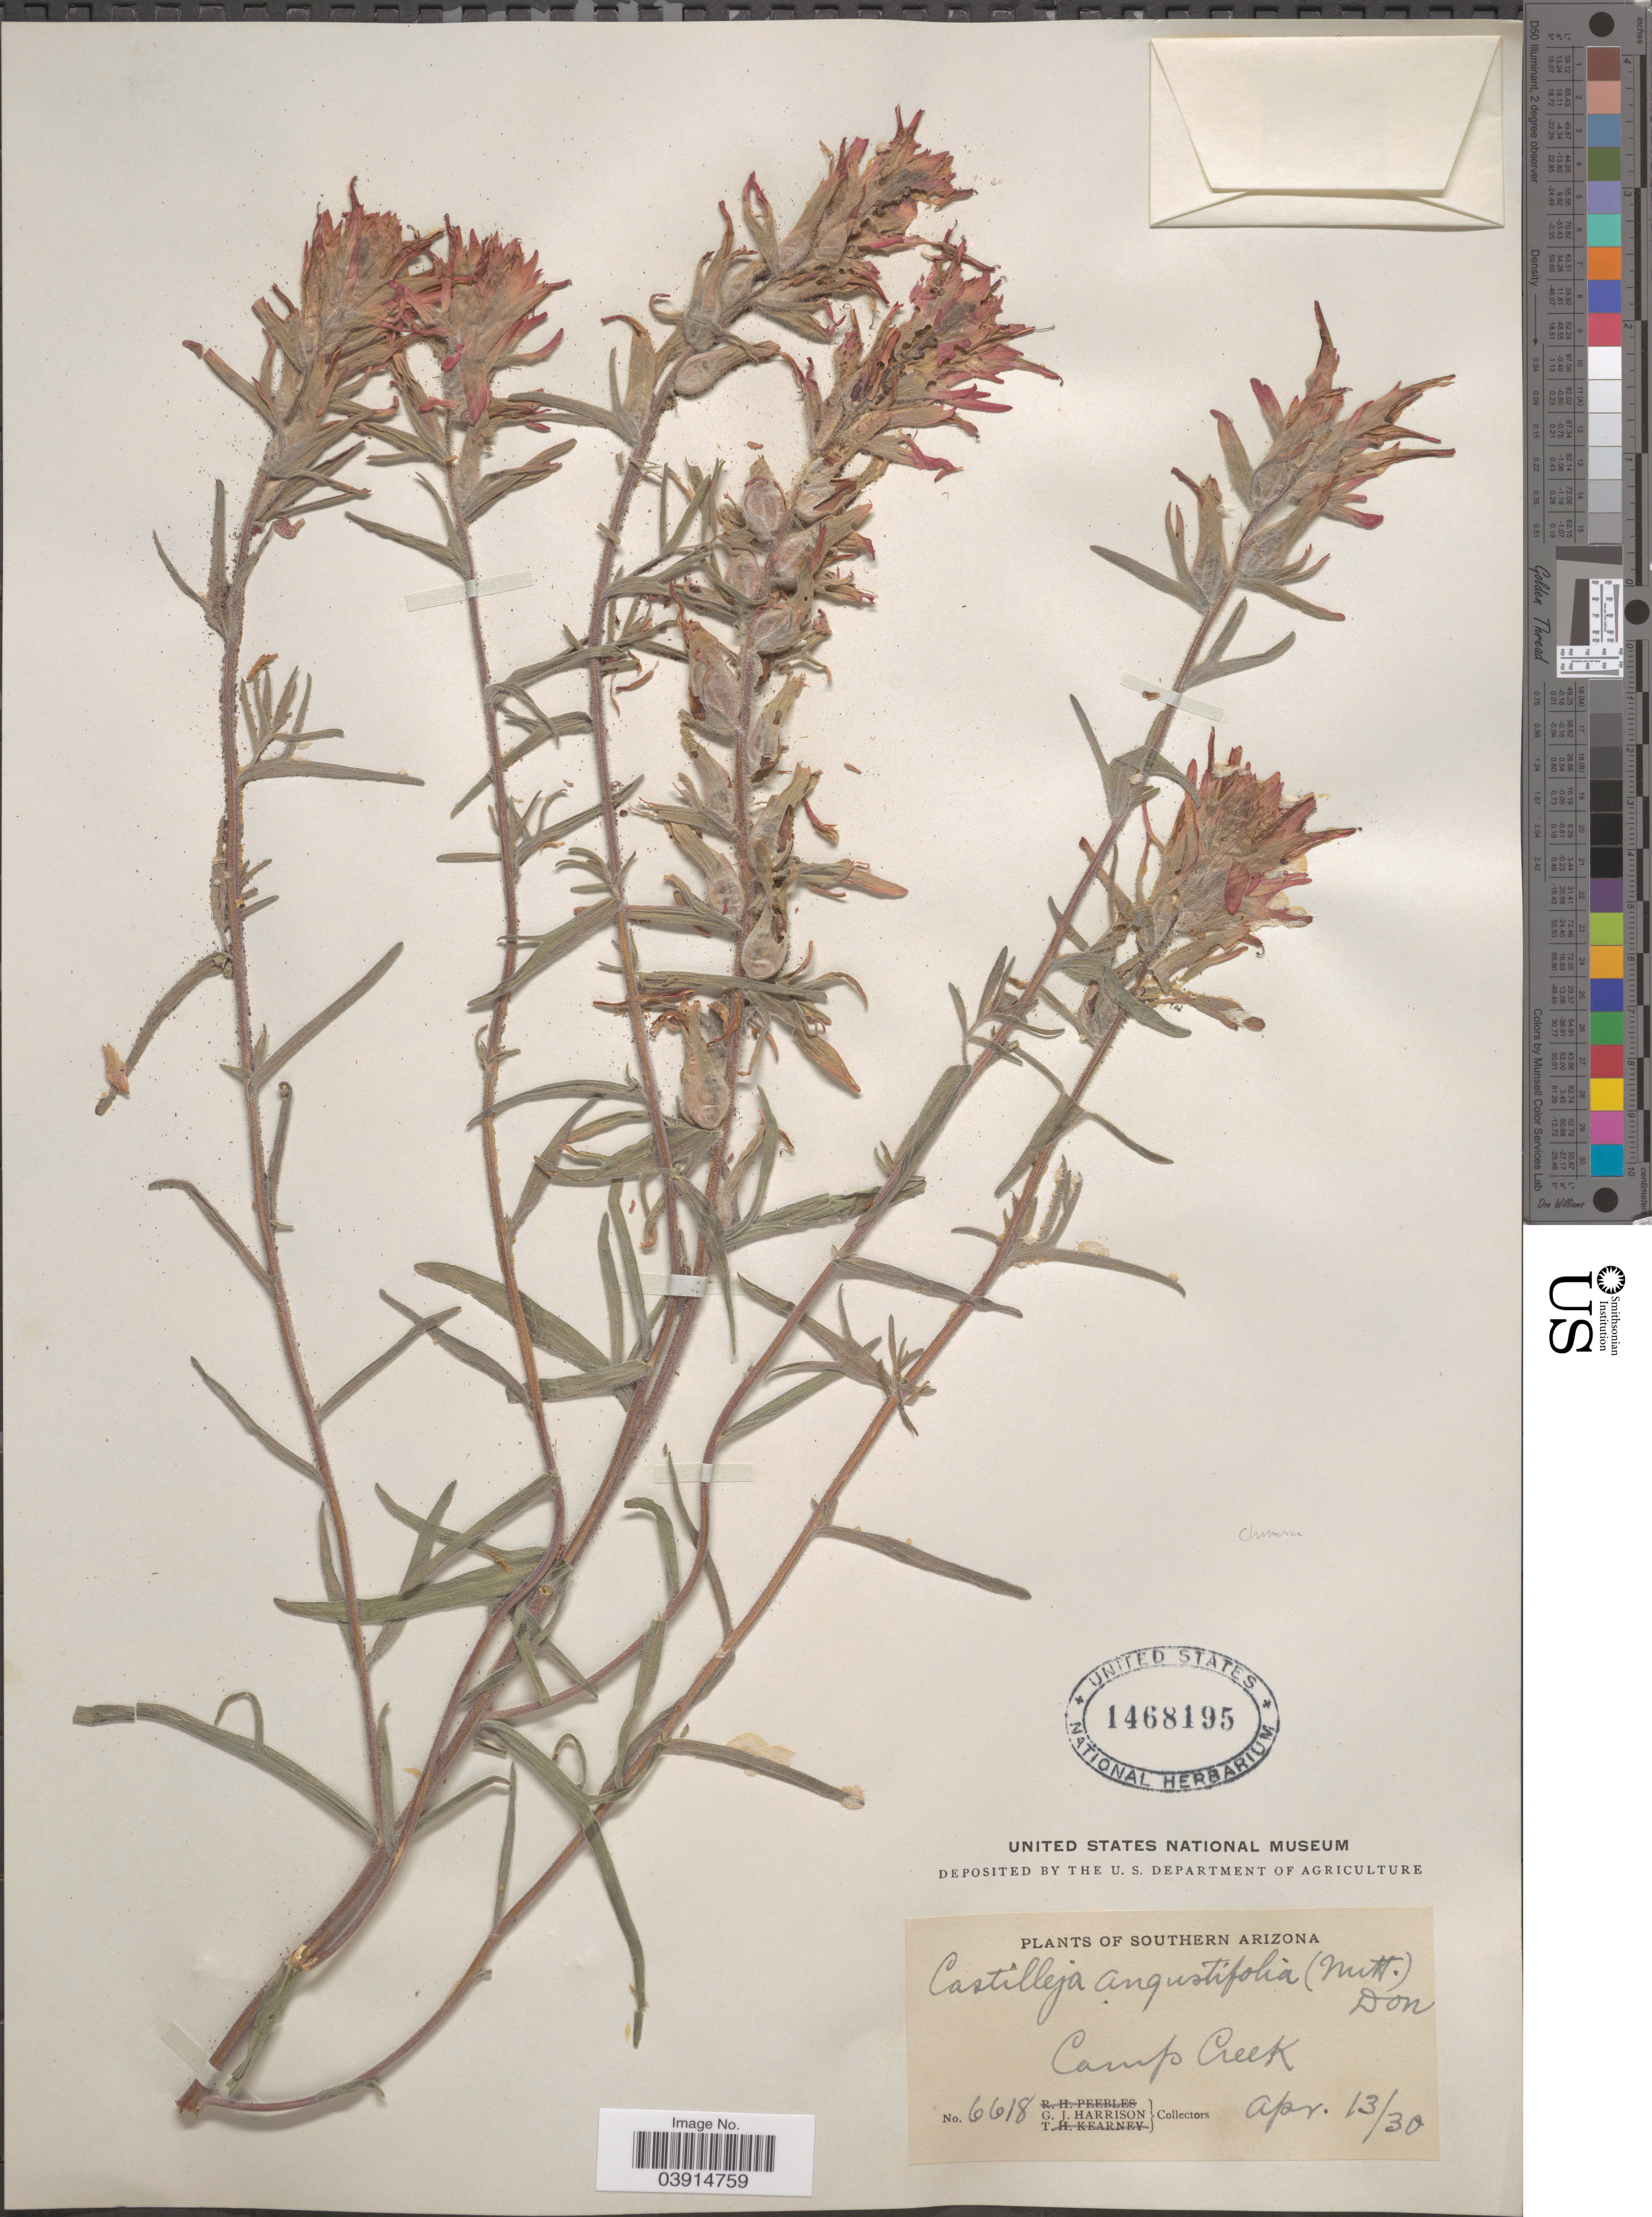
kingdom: Plantae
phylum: Tracheophyta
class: Magnoliopsida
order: Lamiales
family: Orobanchaceae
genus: Castilleja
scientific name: Castilleja sp.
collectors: G. J. Harrison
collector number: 6618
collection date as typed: Transcribed d/m/y: 13/4/30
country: United States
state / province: Arizona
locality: Southern Arizona. Camp Creek.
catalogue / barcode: US 1468195